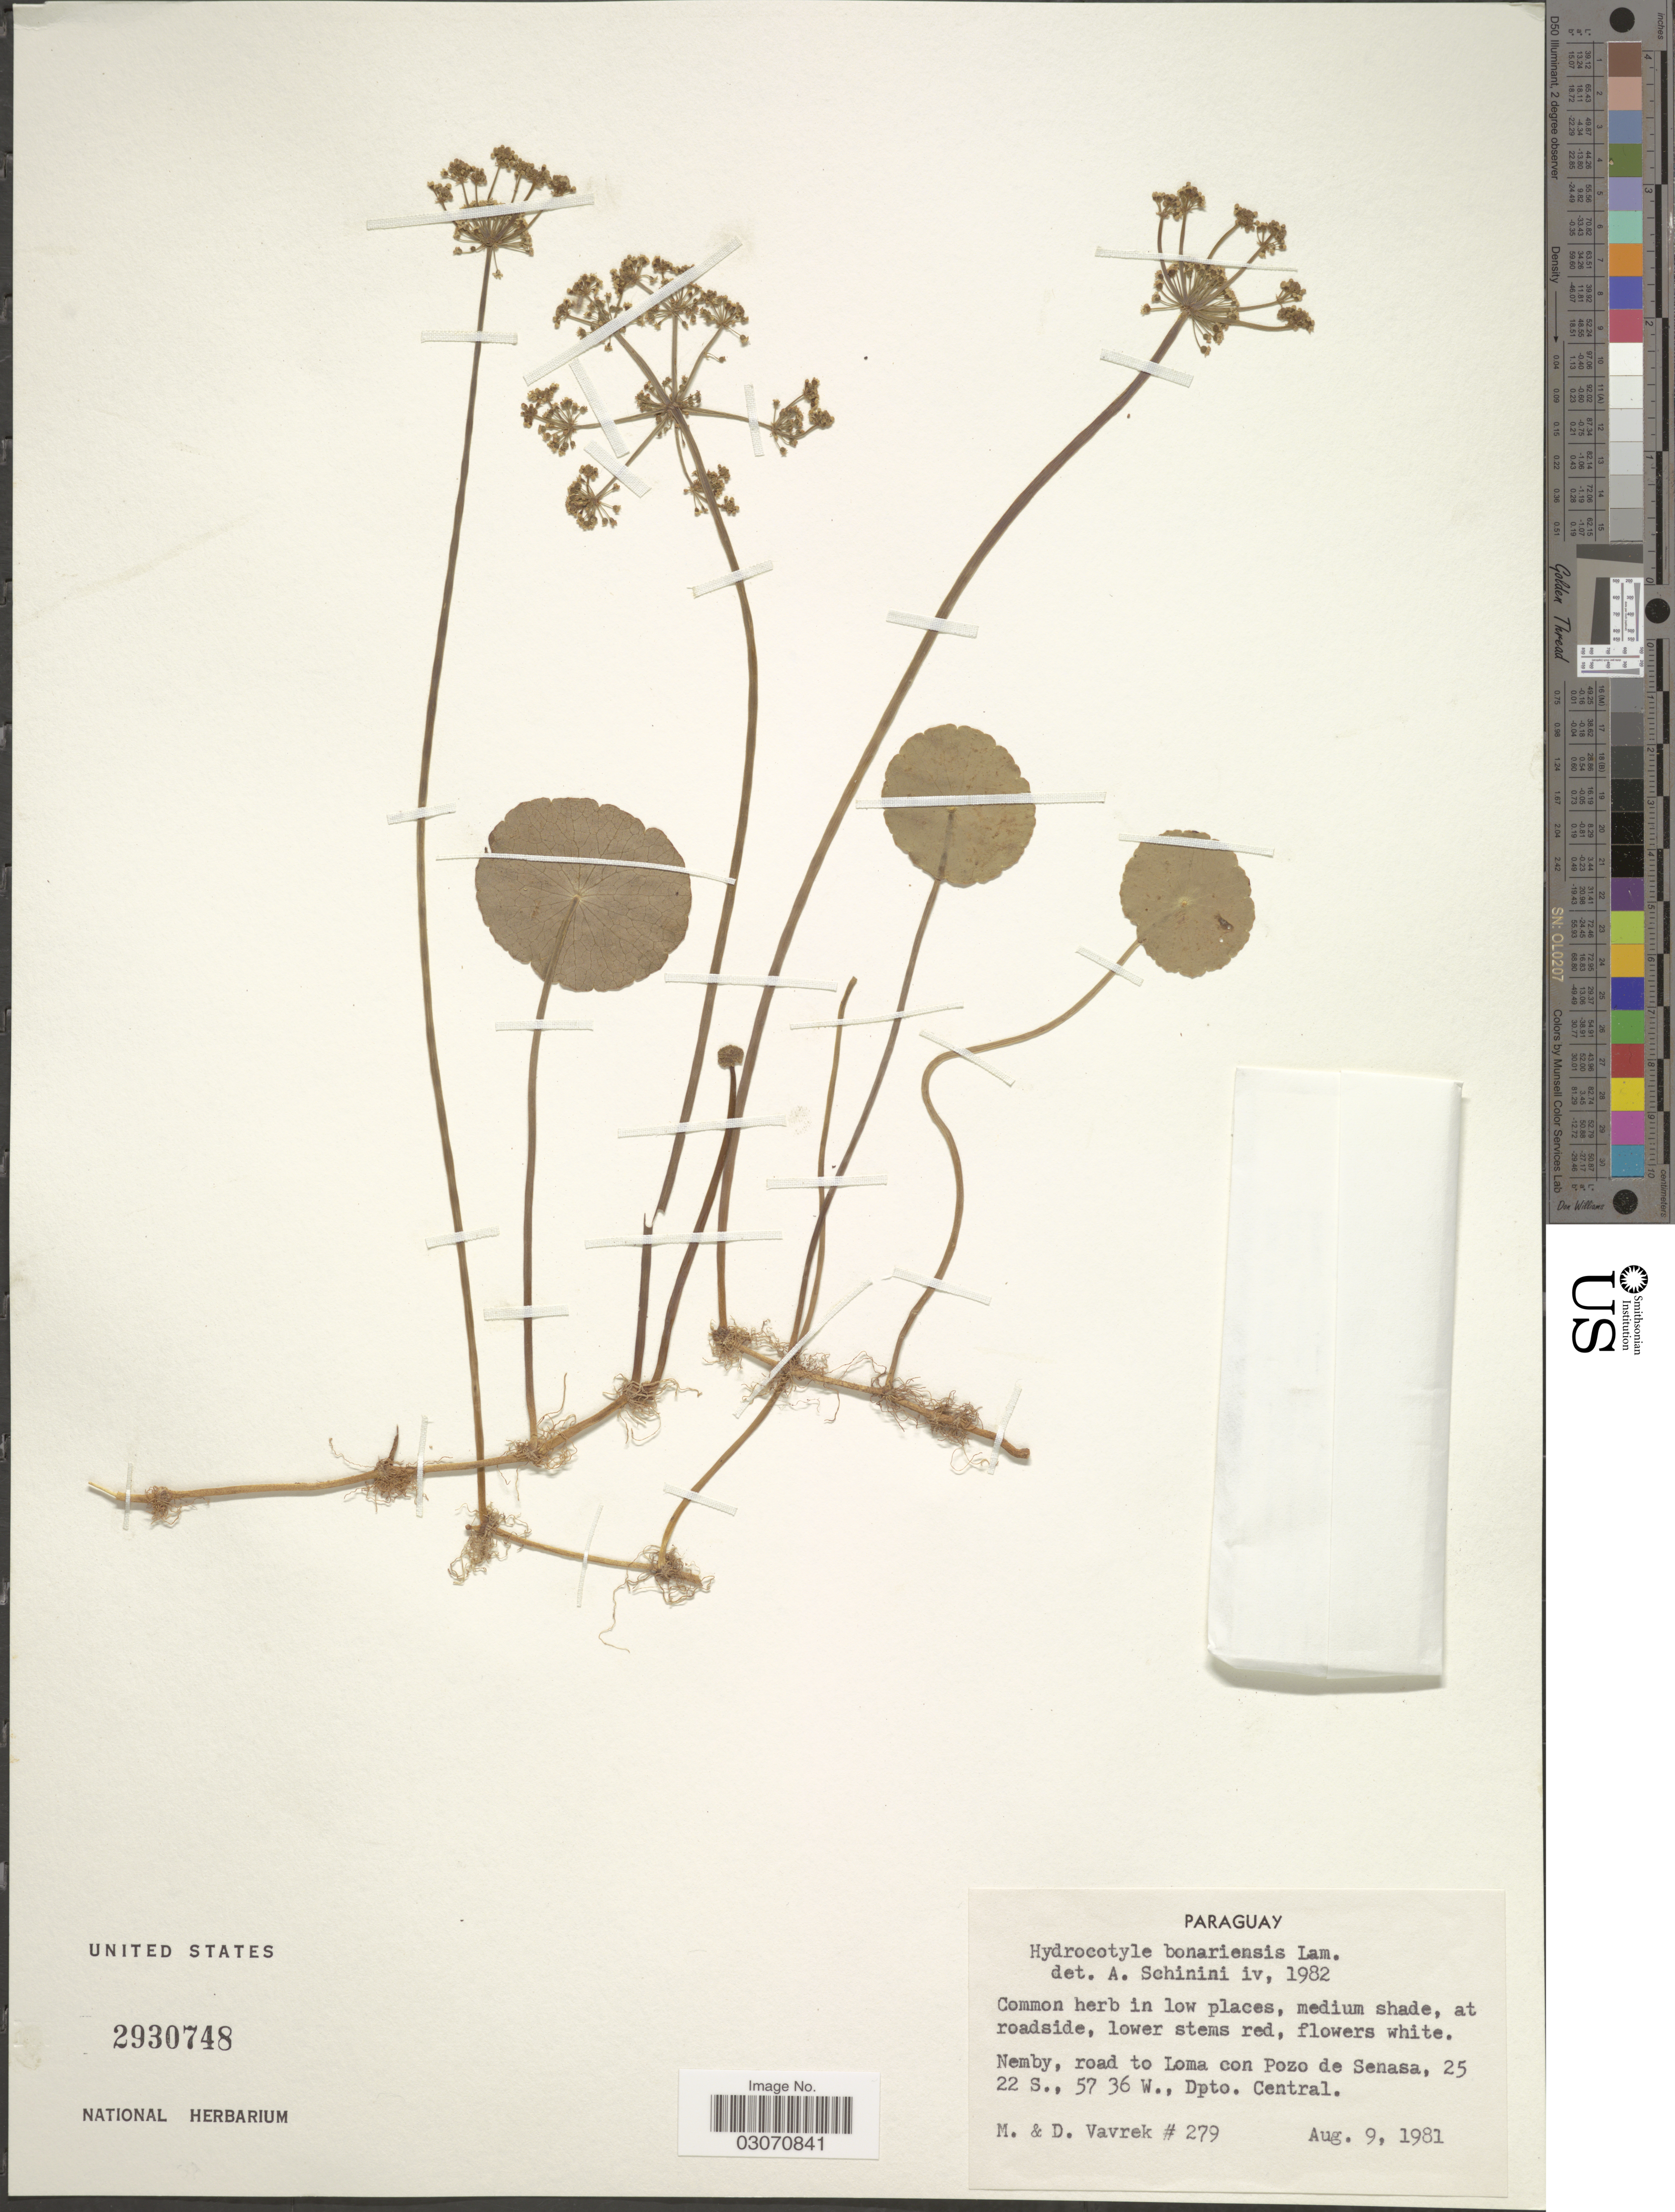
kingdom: Plantae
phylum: Tracheophyta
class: Magnoliopsida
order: Apiales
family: Araliaceae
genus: Hydrocotyle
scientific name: Hydrocotyle bonariensis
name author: Lam.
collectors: M. Vavrek & D. Vavrek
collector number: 279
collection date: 1981-08-09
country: Paraguay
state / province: Central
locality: Nemby, road to Loma con Pozo de Senasa, Dpto. Central.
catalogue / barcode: US 2930748